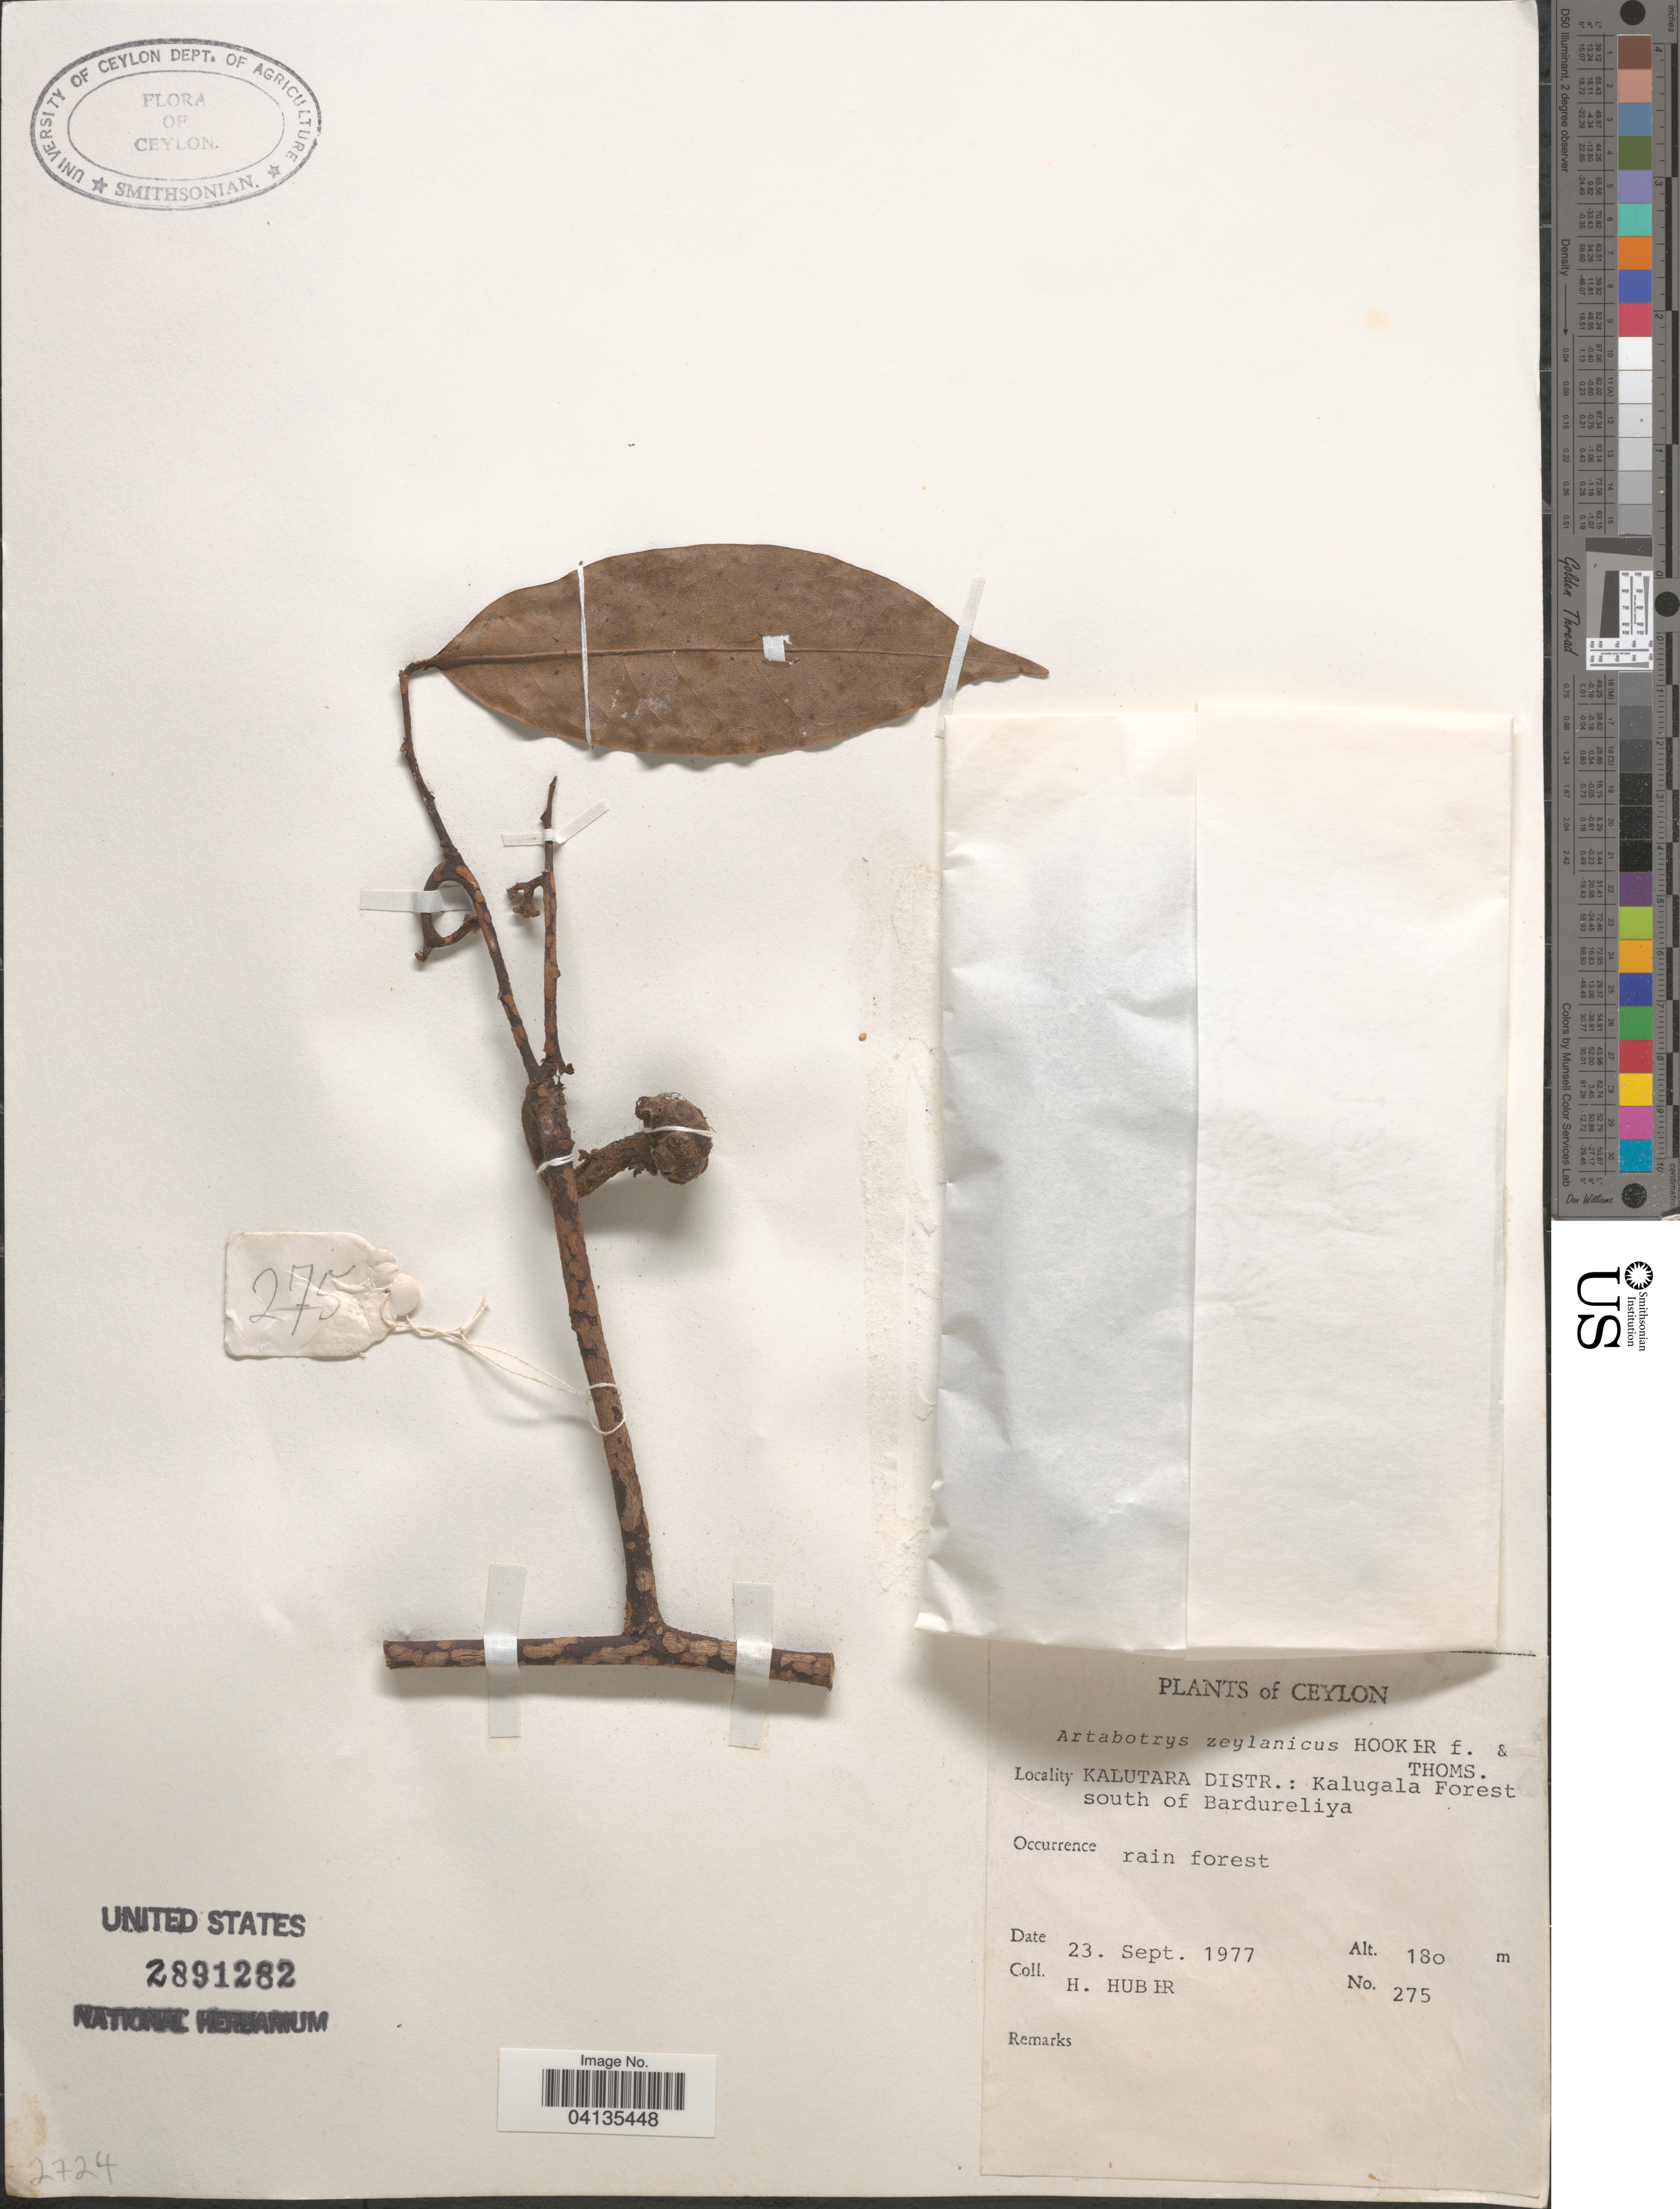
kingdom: Plantae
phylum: Tracheophyta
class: Magnoliopsida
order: Magnoliales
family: Annonaceae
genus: Artabotrys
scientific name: Artabotrys zeylanicus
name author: Hook. f. & Thomson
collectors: H. Huber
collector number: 275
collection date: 1977-09-23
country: Sri Lanka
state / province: Western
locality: Ceylon. Kalutara Distr.: Kalugala Forest south of Bardureliya.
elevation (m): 180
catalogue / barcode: US 2891282